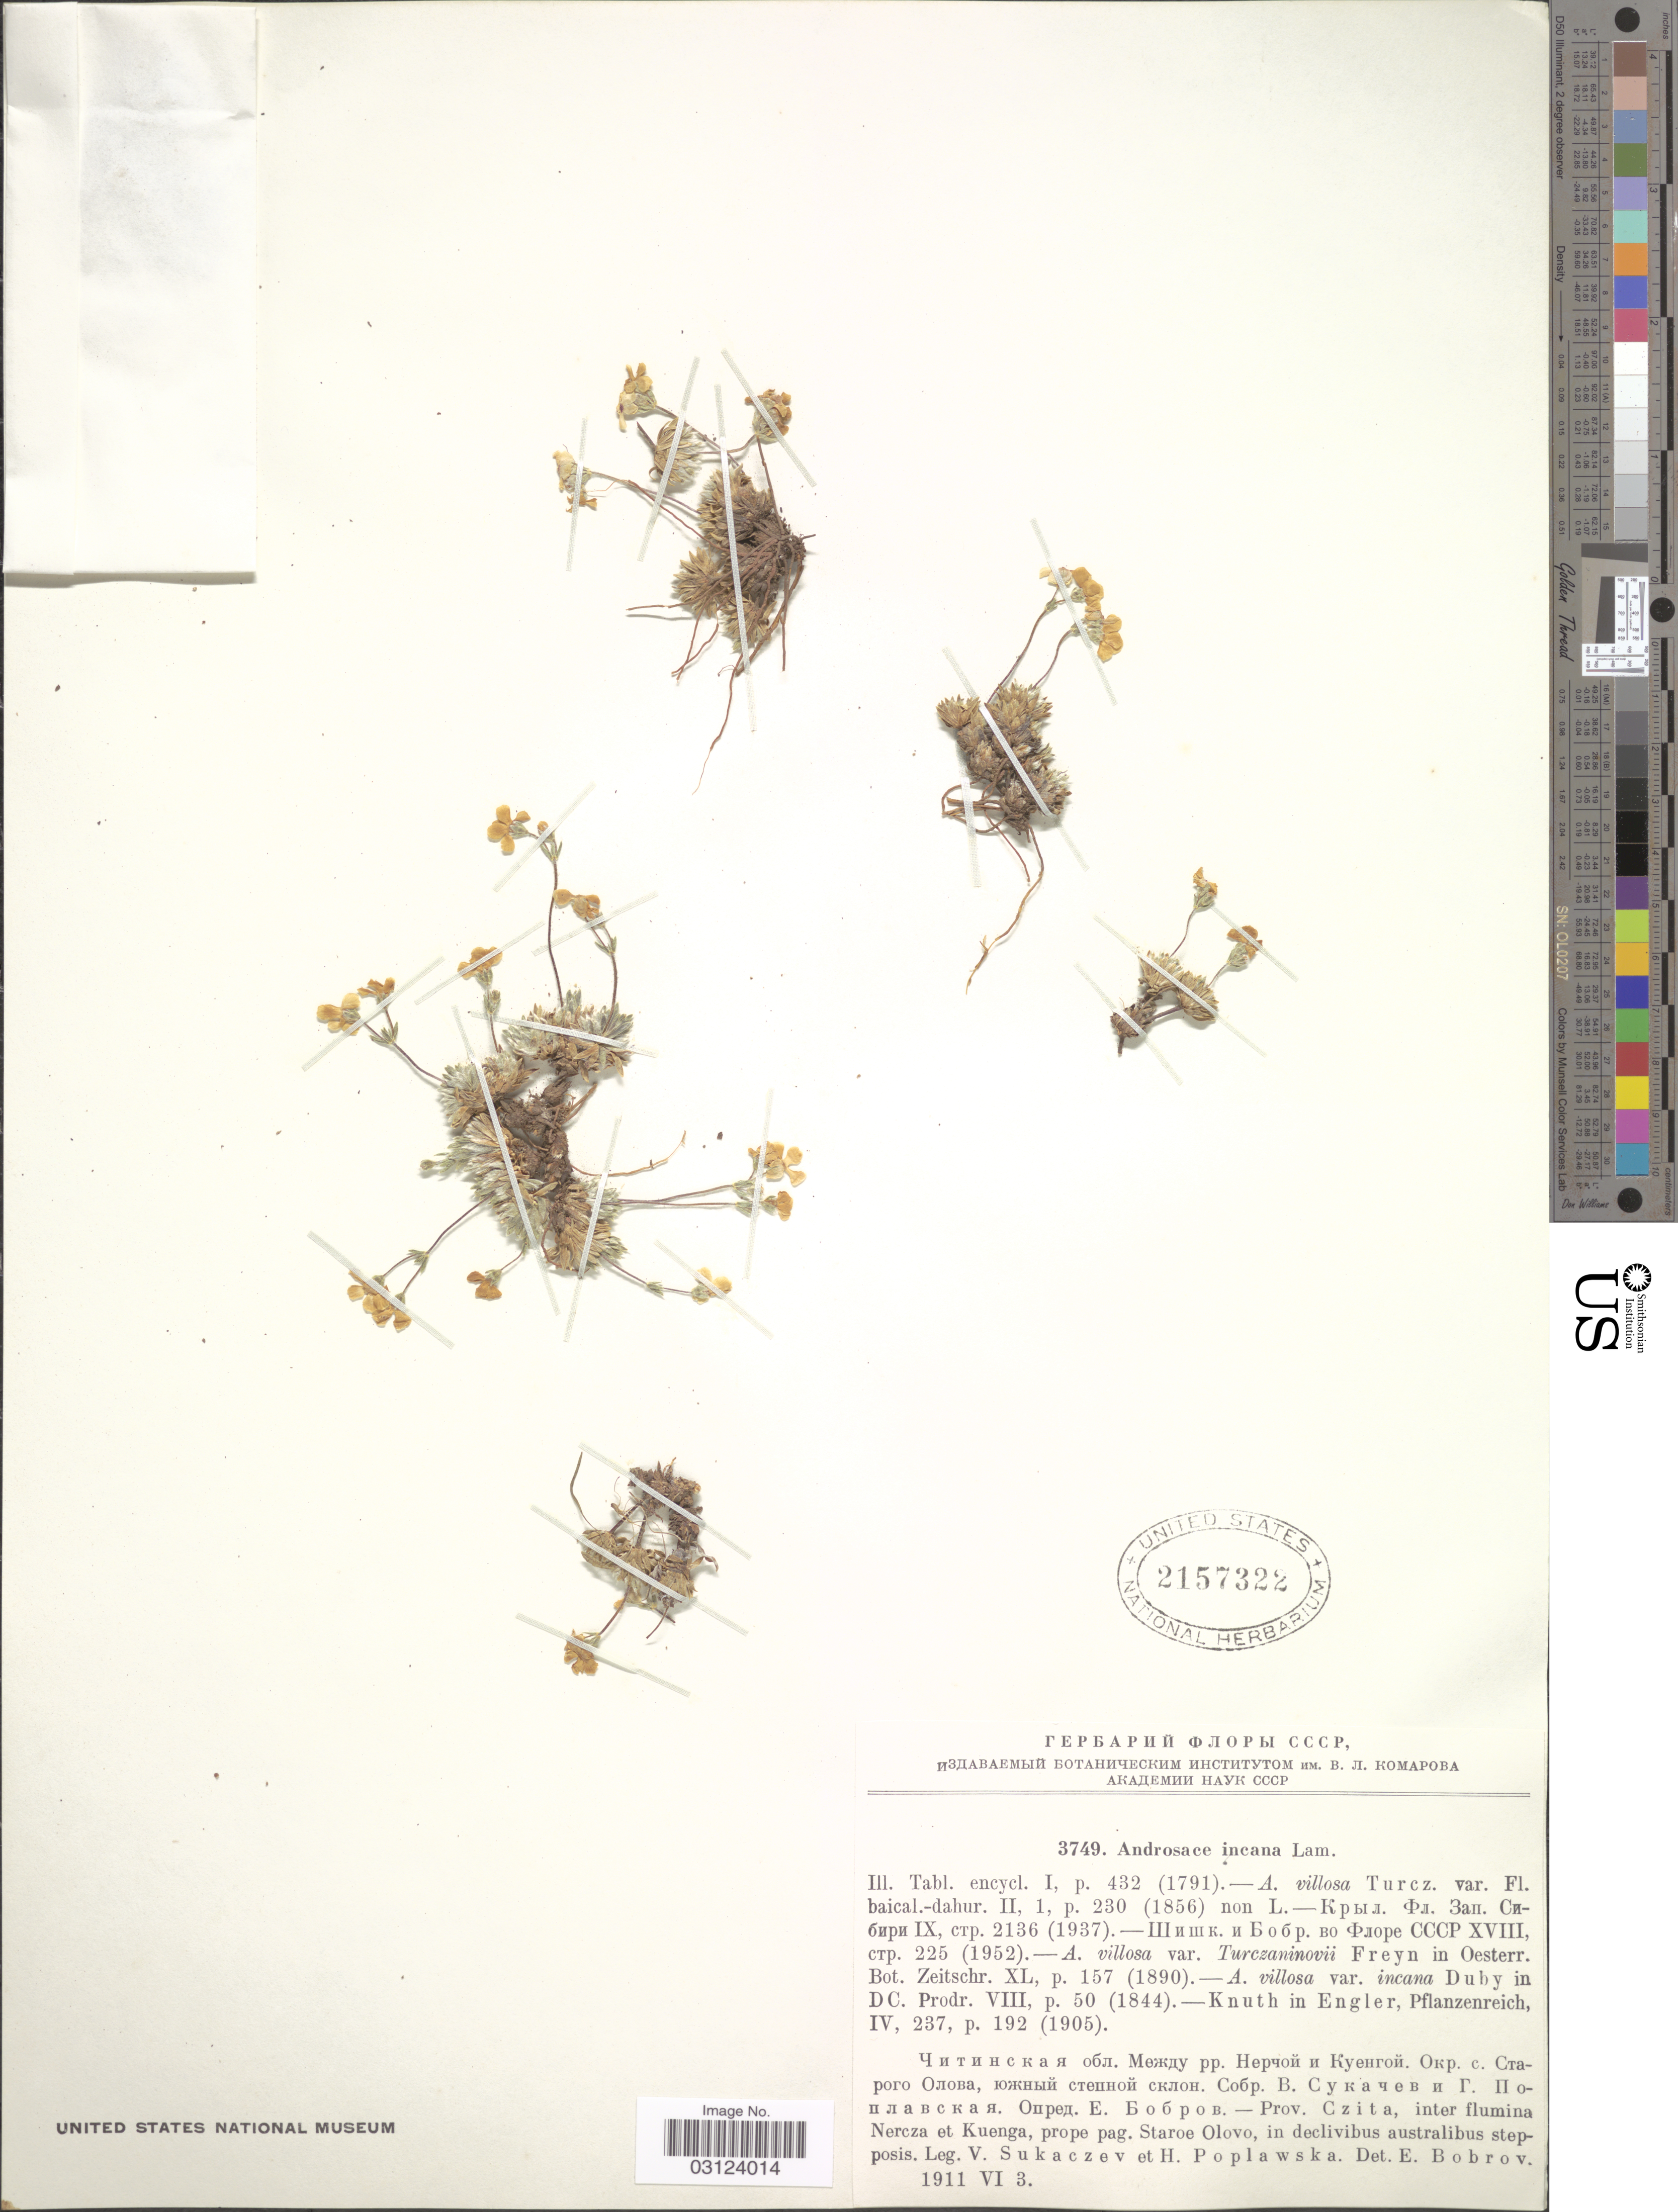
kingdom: Plantae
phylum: Tracheophyta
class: Magnoliopsida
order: Ericales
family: Primulaceae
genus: Androsace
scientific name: Androsace incana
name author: Lam.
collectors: V. Sukaczev & H. Poplawski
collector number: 3749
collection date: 1911-06-03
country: Russian Federation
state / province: Zabaykalsky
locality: Prov. Czita, inter flumina Nercza et Kuenga, prope pag. Staroe Olovo, in declivibus australibus steposis.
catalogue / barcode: US 2157322